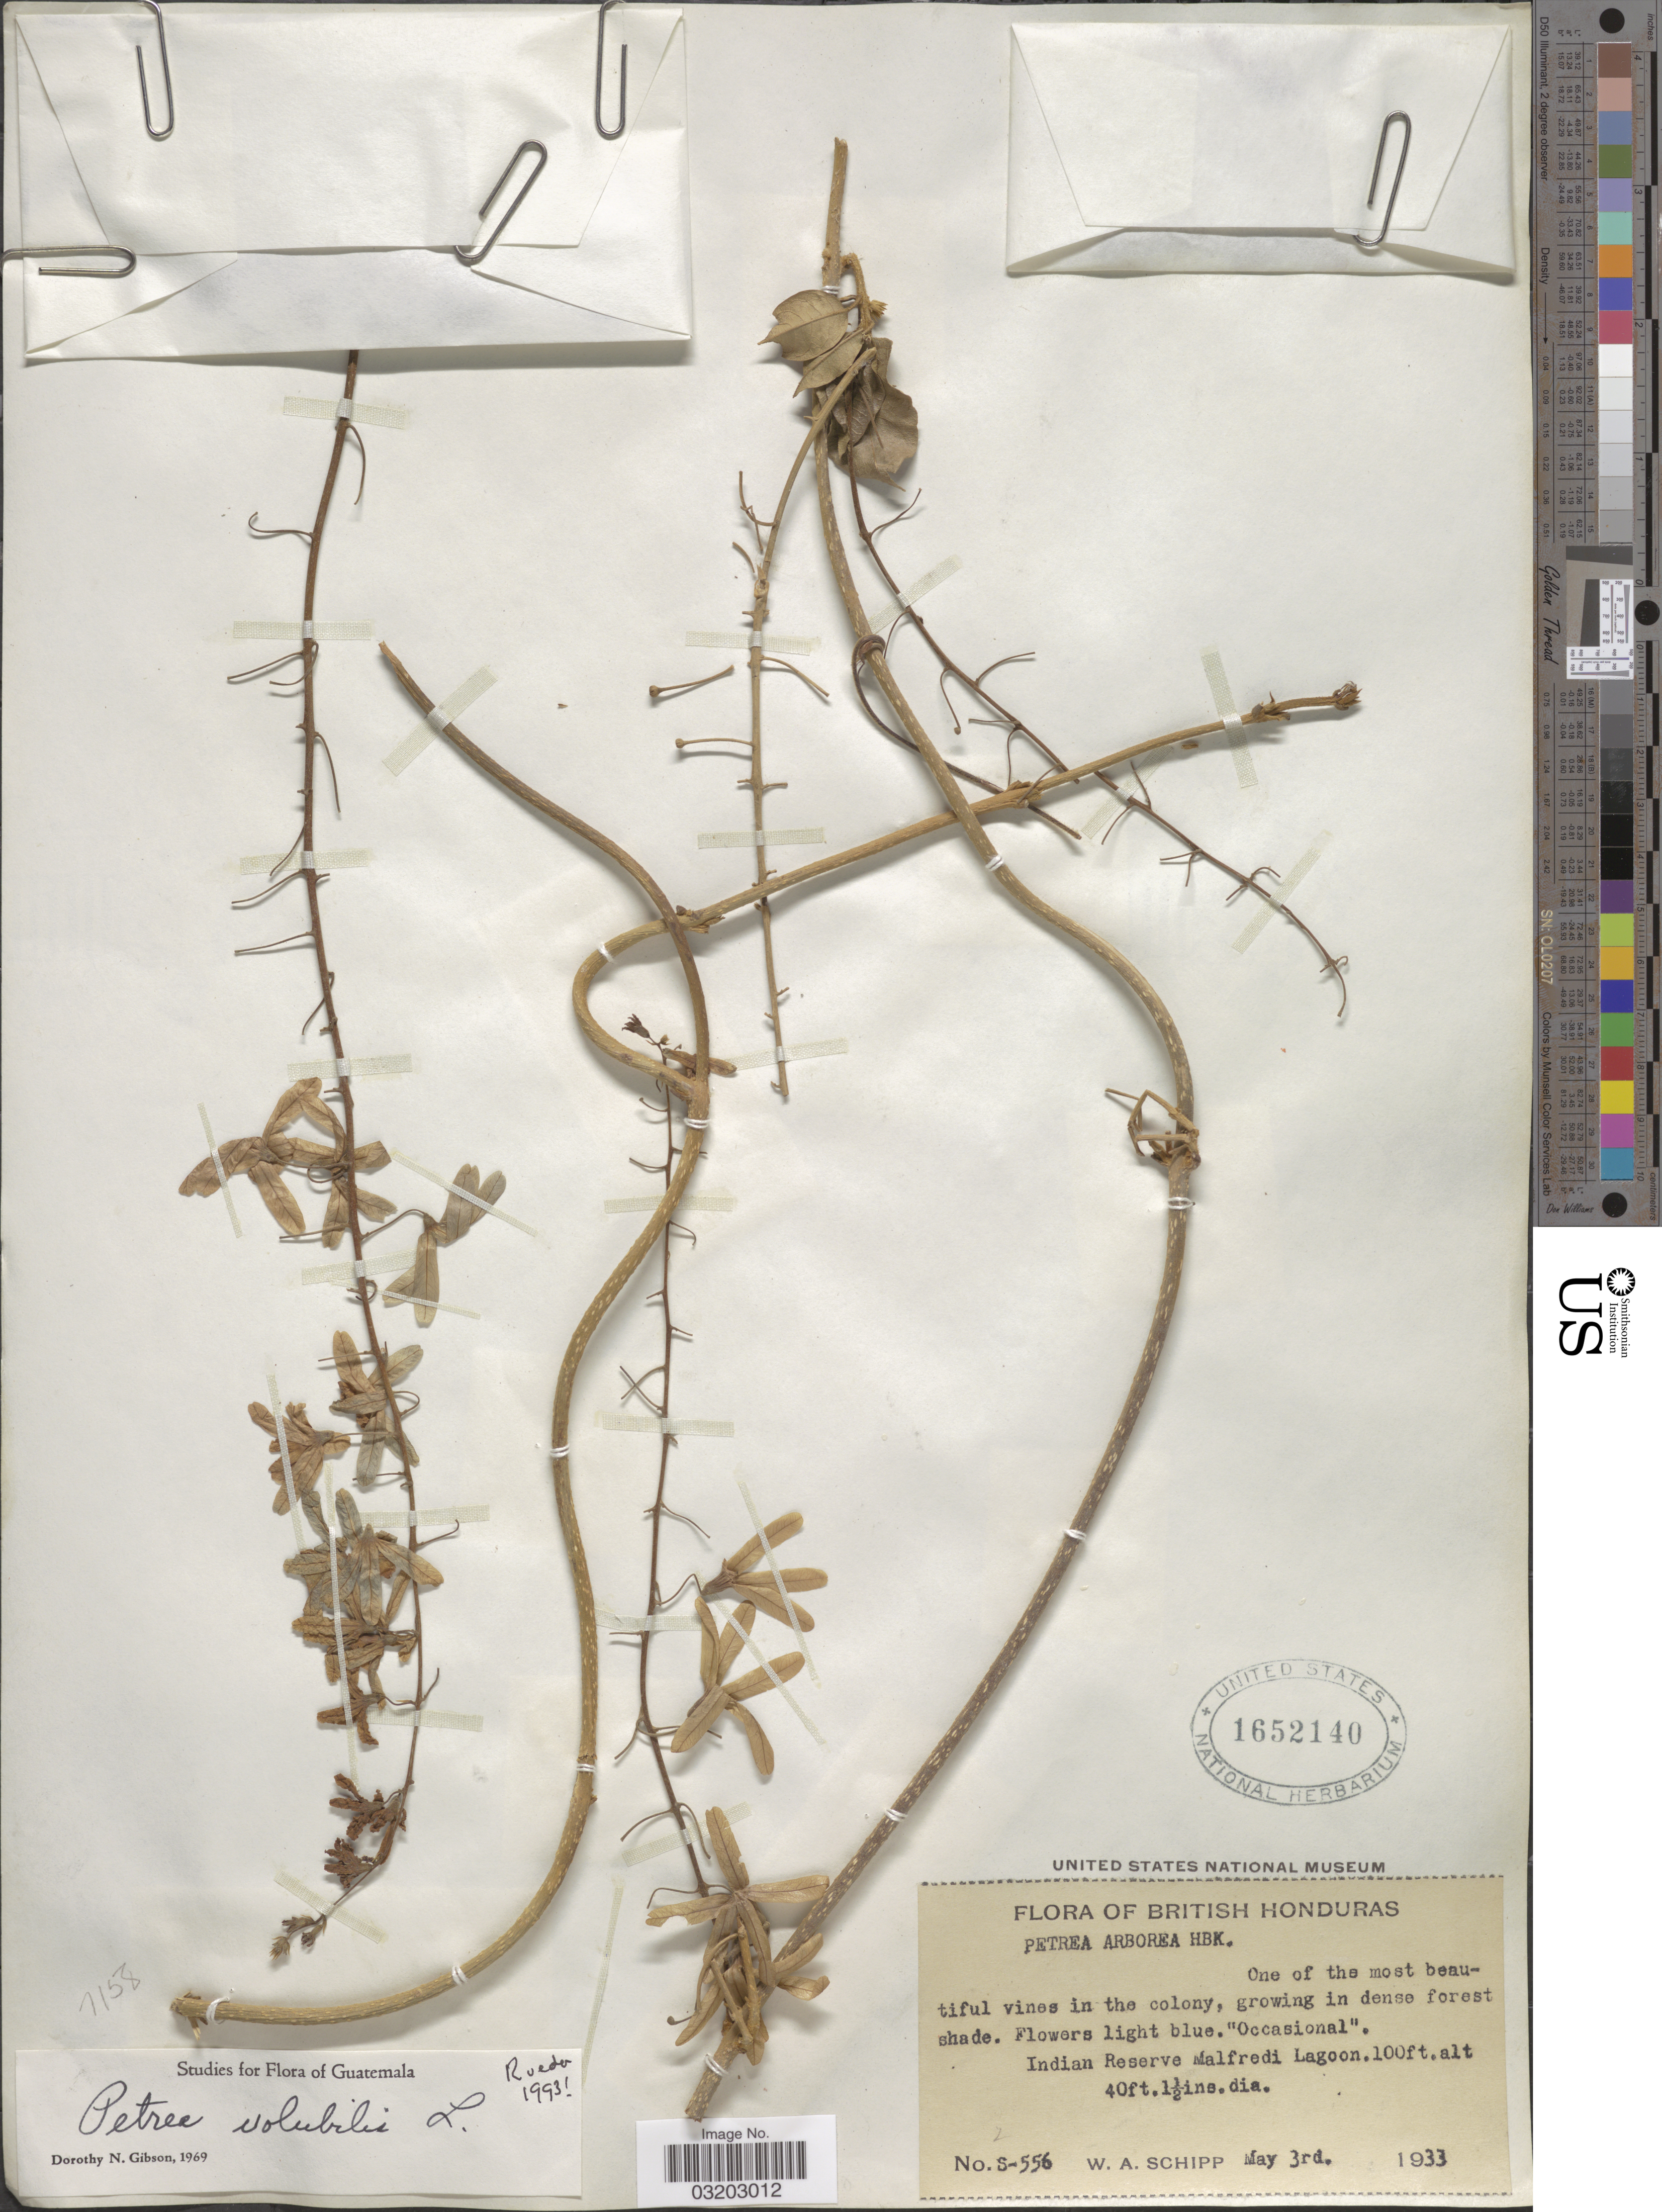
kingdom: Plantae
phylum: Tracheophyta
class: Magnoliopsida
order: Lamiales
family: Verbenaceae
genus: Petrea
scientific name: Petrea volubilis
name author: L.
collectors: W. Schipp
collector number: S-556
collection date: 1933-05-03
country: Belize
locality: British Honduras, Indian Reserve Malfredi Lagoon.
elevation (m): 30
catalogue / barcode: US 1652140